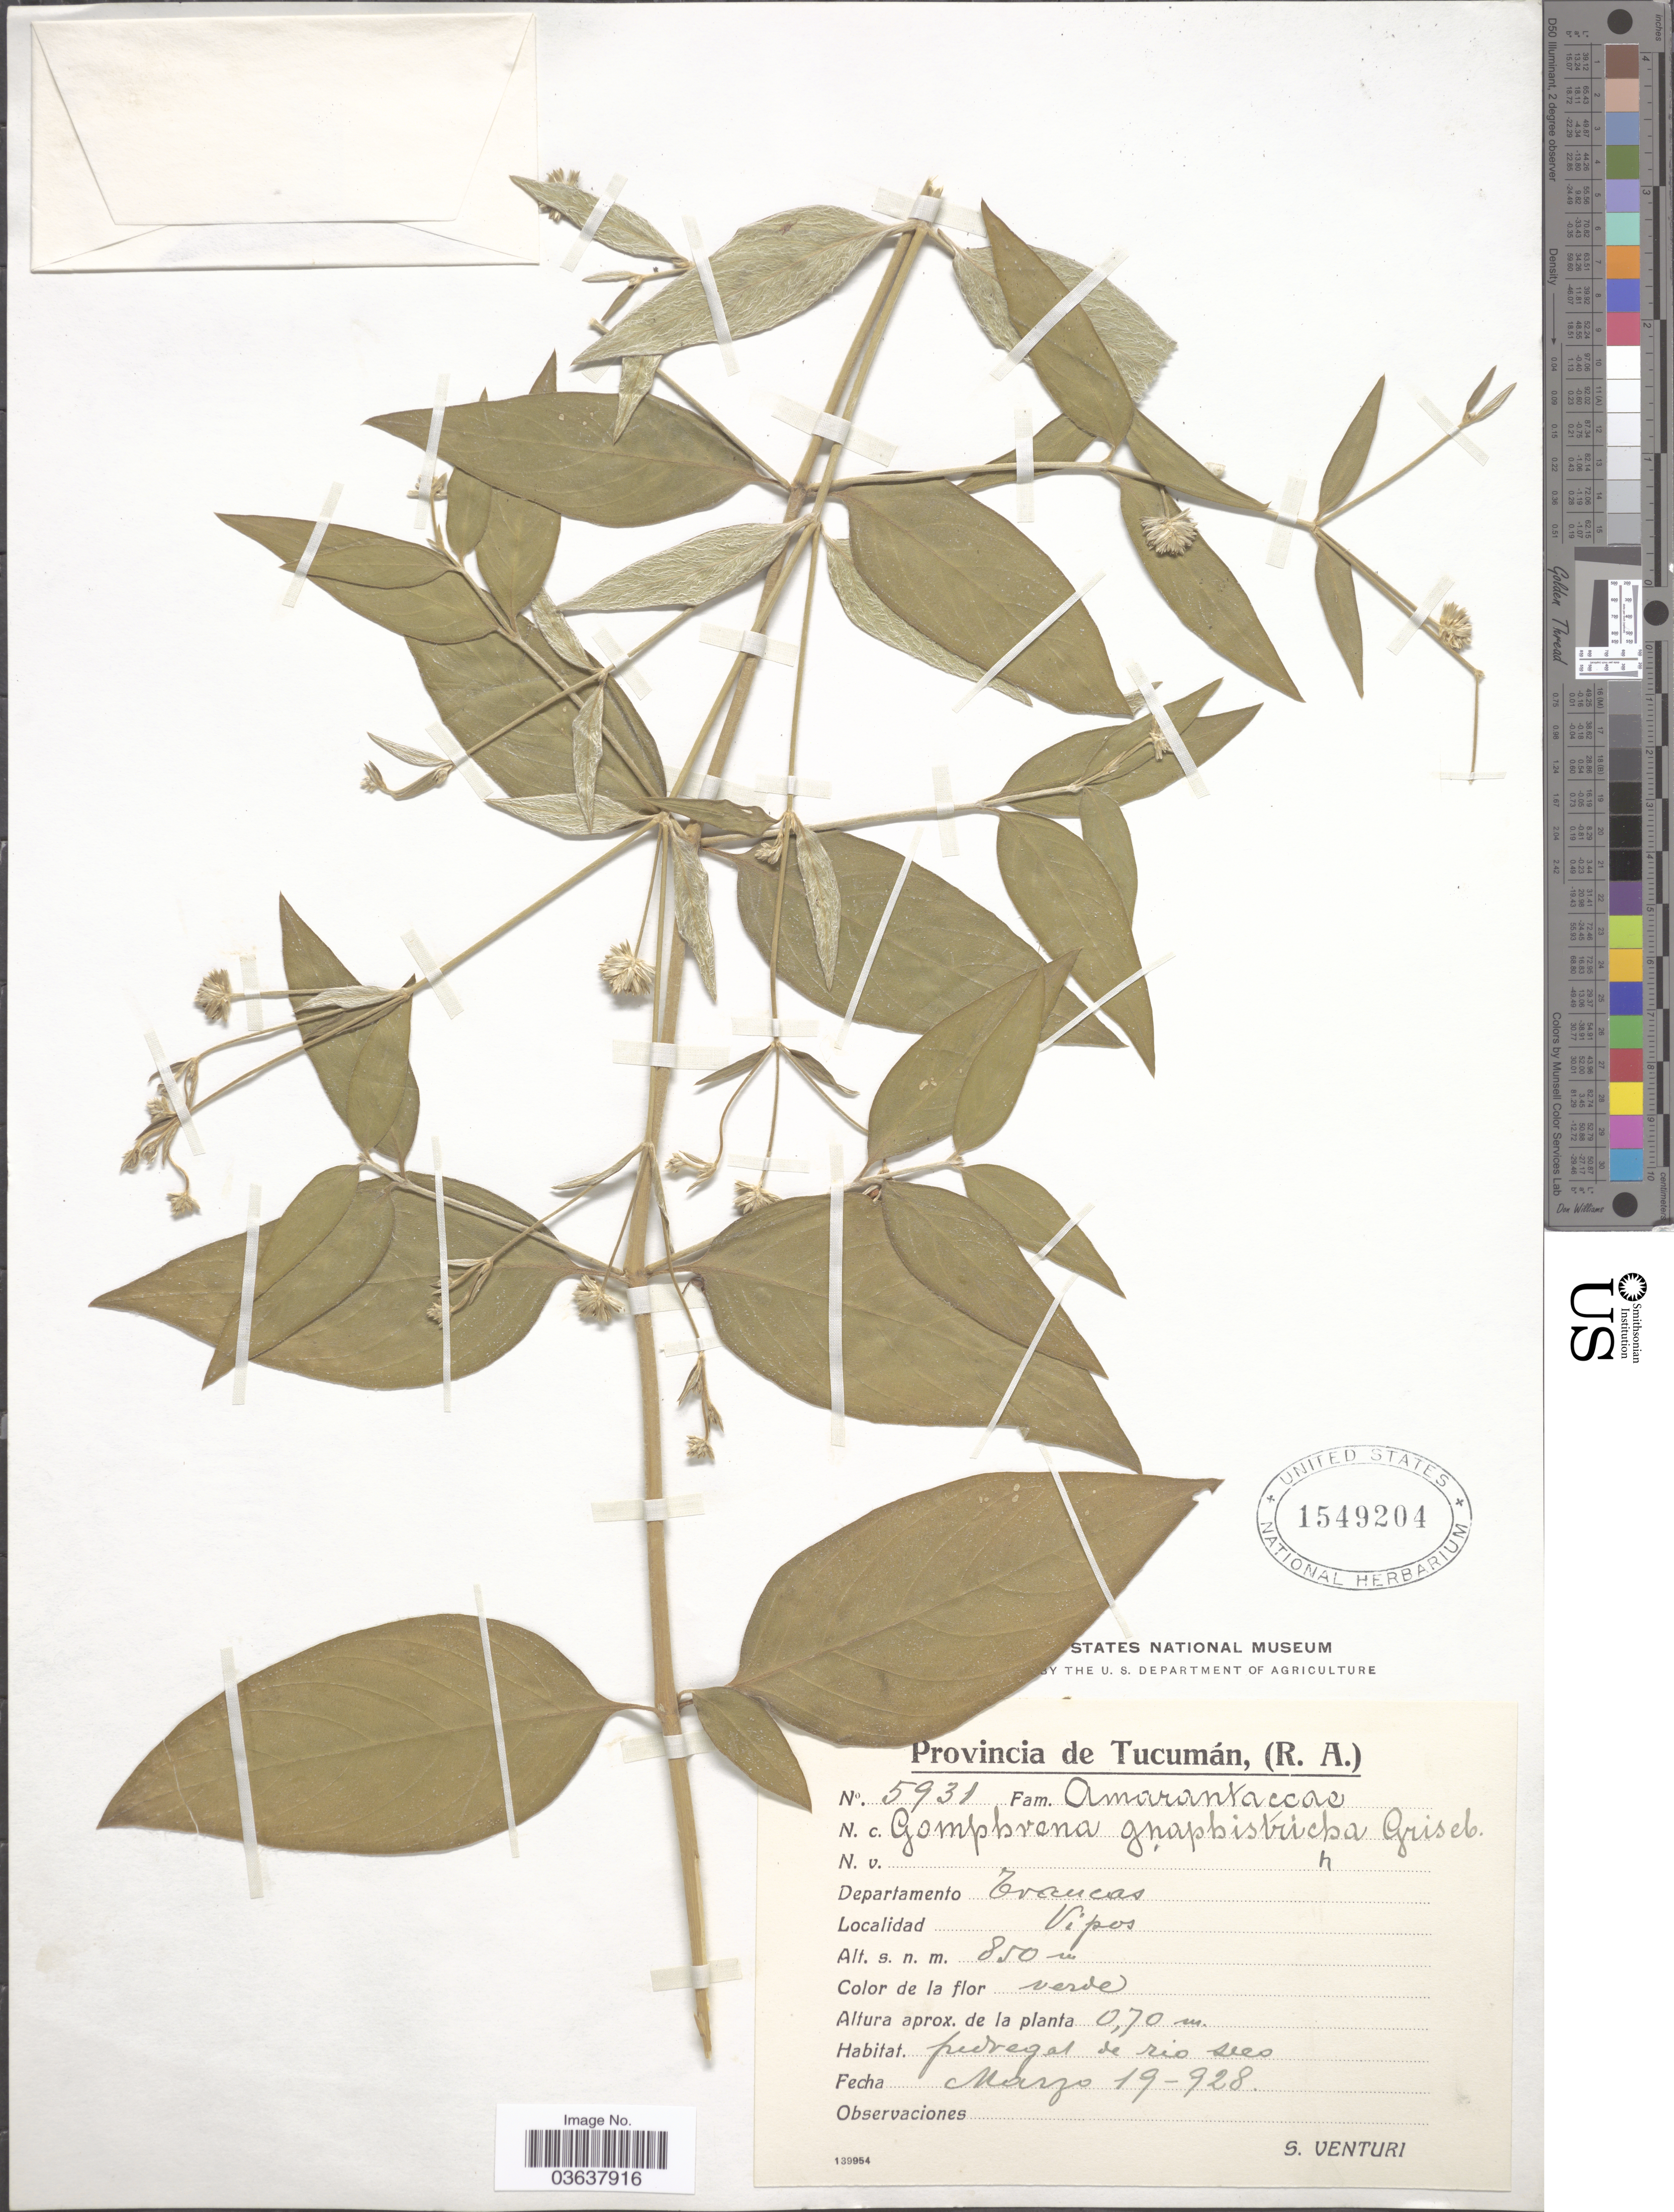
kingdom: Plantae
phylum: Tracheophyta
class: Magnoliopsida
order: Caryophyllales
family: Amaranthaceae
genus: Gomphrena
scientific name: Gomphrena gnaphiotricha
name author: Griseb.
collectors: S. Venturi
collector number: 5931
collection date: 1928-03-19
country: Argentina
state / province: Tucuman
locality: Departamento Trancas. Vipos.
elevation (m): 850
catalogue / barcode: US 1549204